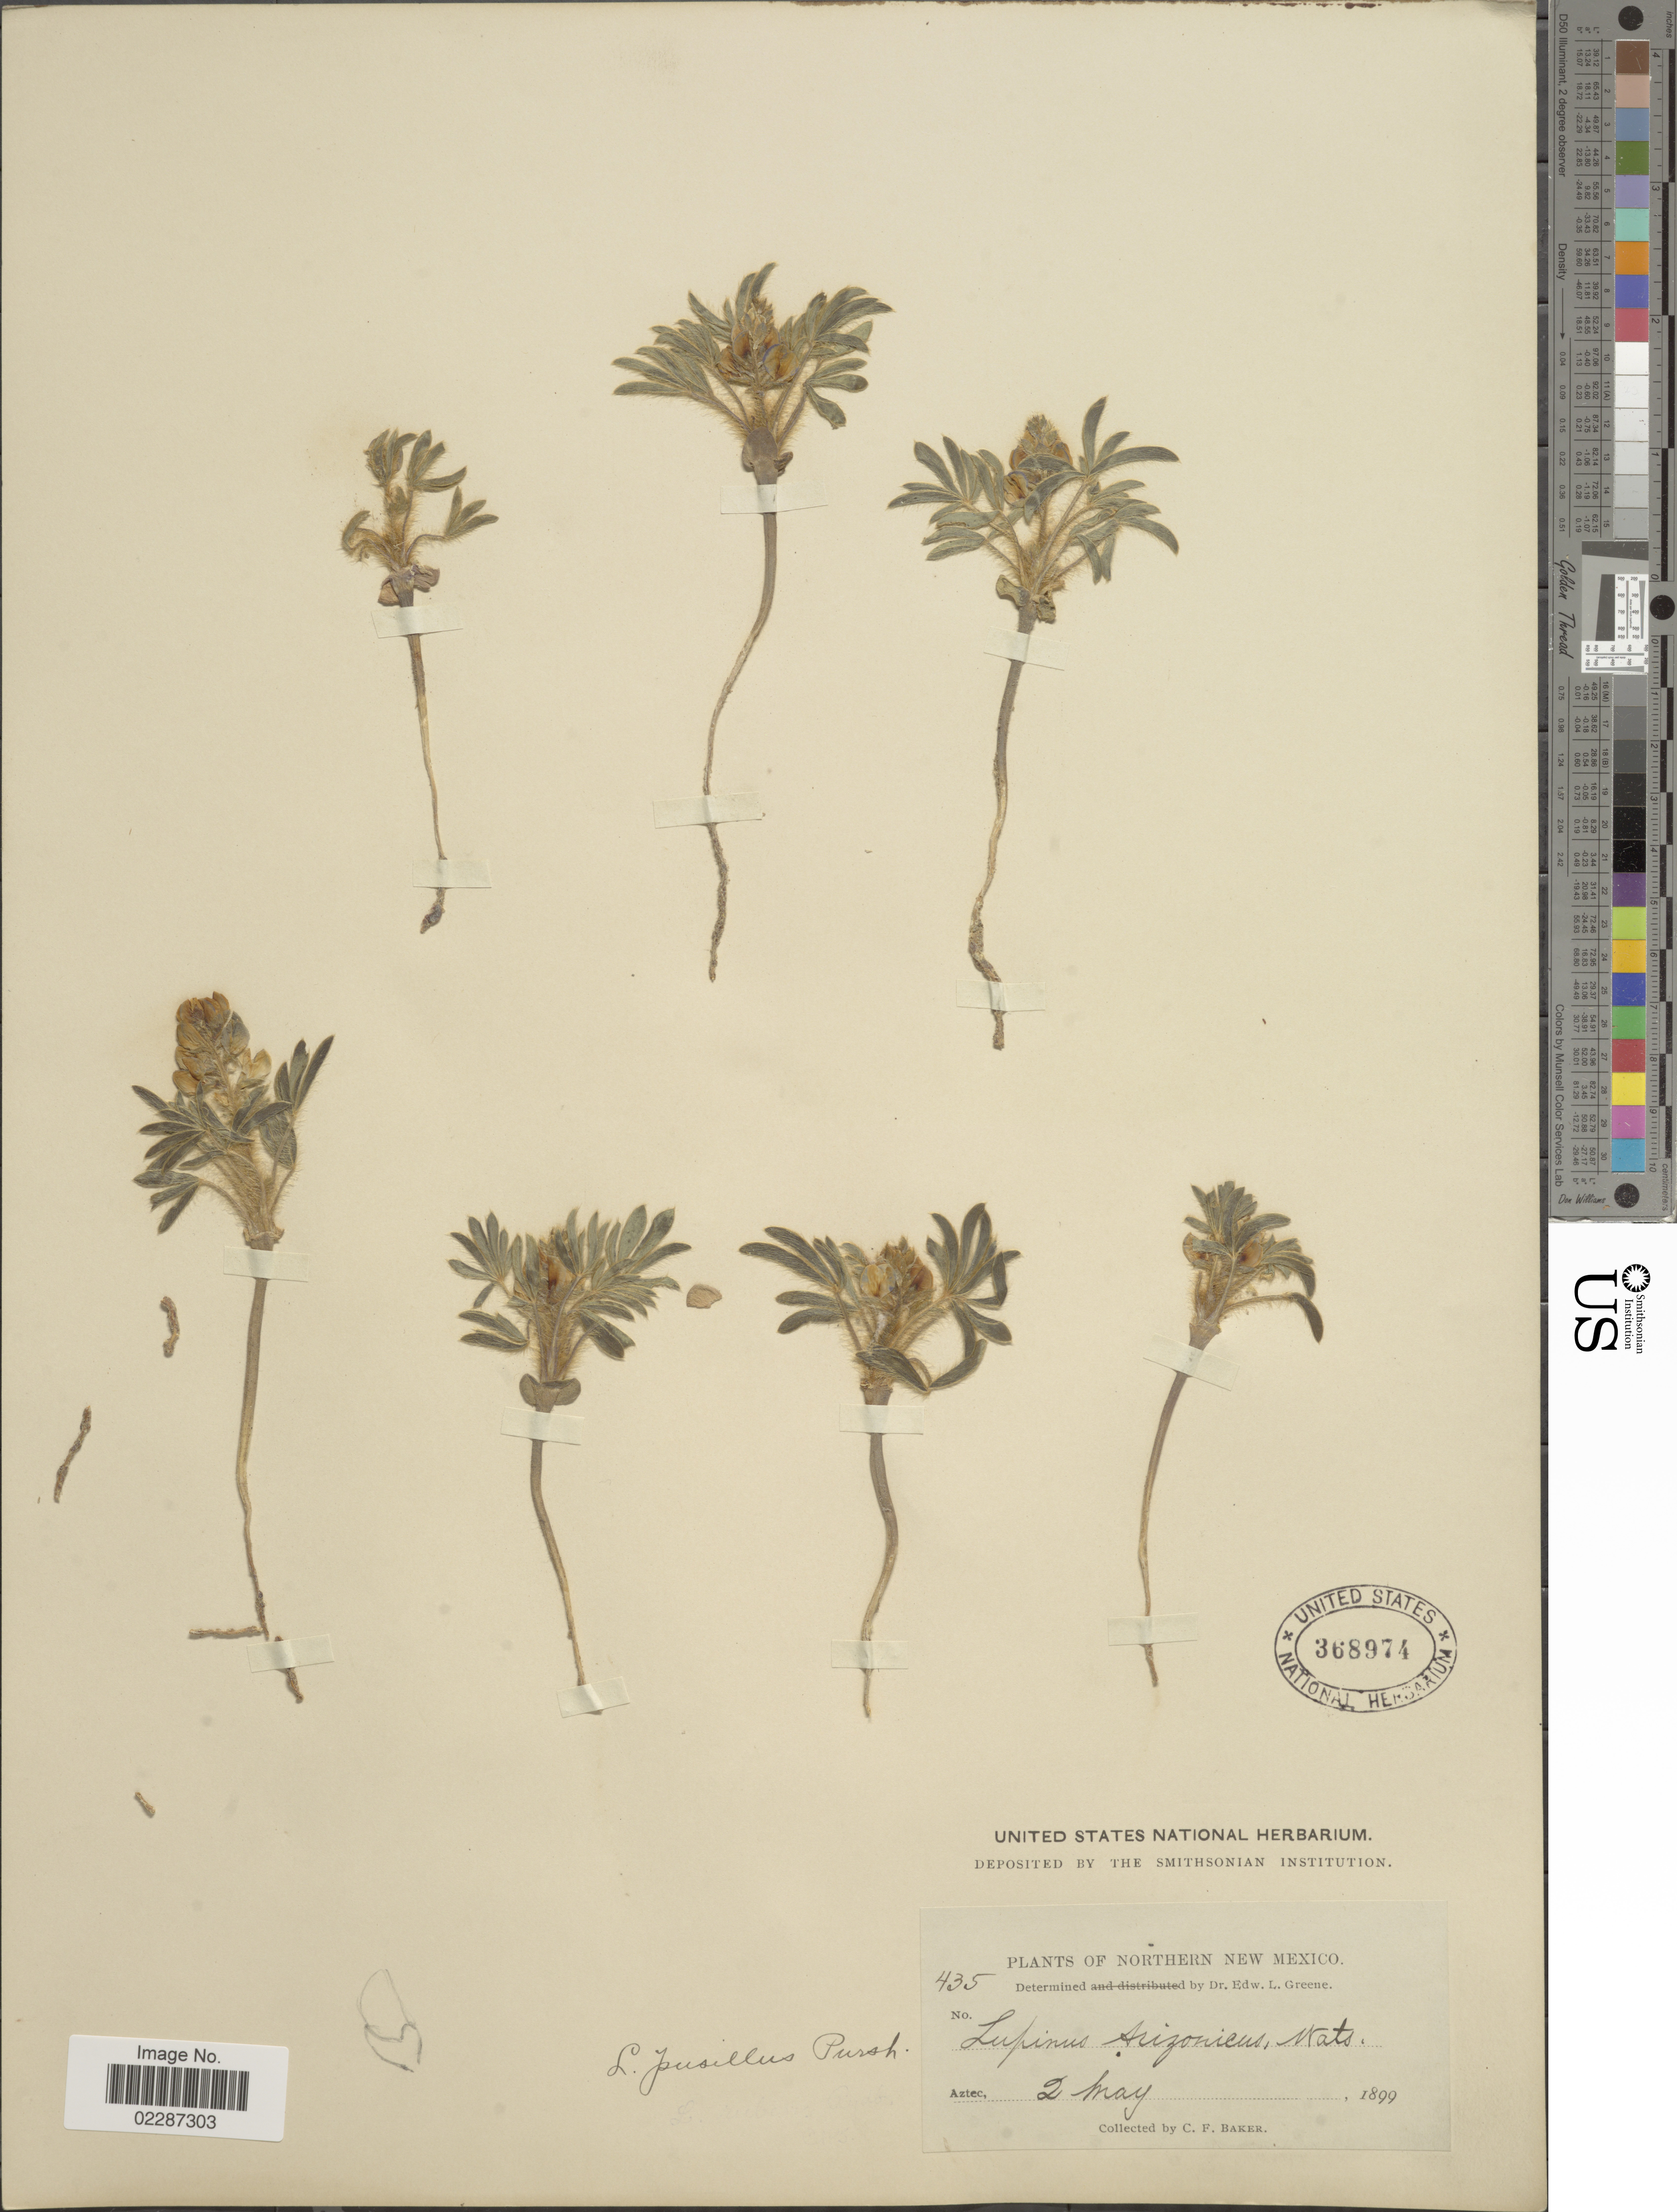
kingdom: Plantae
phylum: Tracheophyta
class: Magnoliopsida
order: Fabales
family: Fabaceae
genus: Lupinus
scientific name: Lupinus pusillus subsp. rubens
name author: (Rydb.) D.B. Dunn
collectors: C. F. Baker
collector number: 435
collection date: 1899-05-02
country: United States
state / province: New Mexico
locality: Northern New Mexico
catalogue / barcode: US 368974